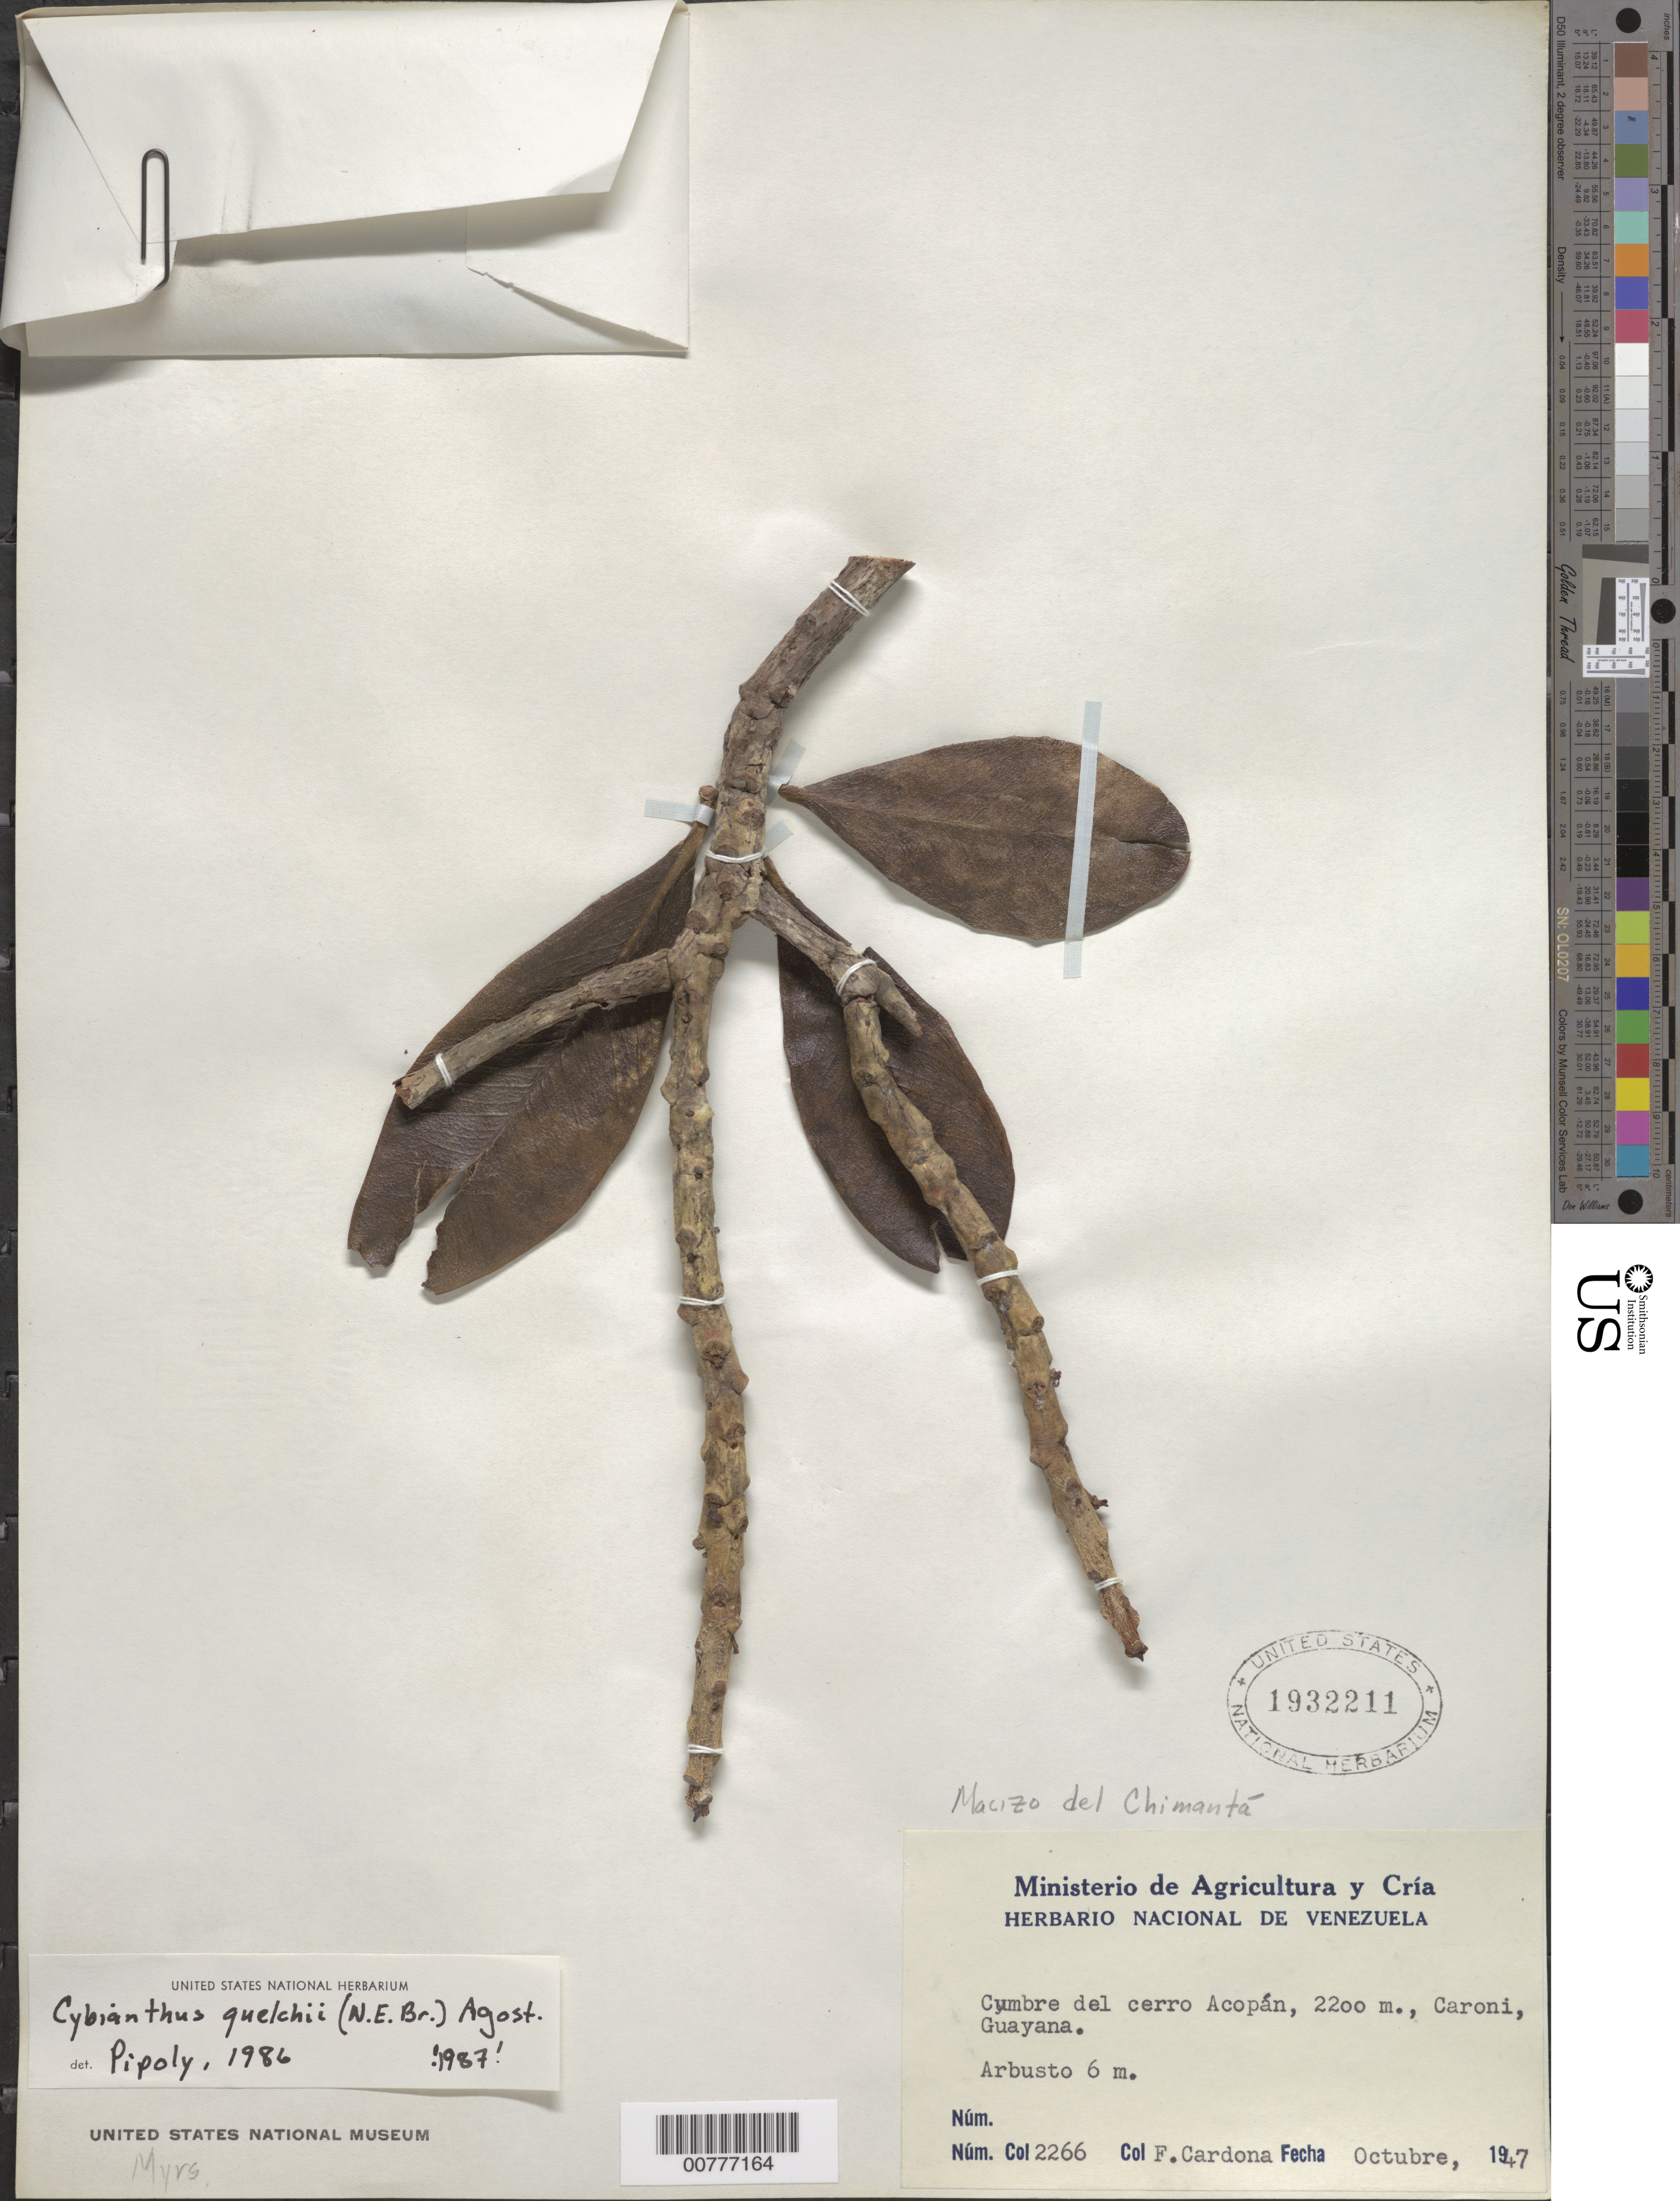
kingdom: Plantae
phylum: Tracheophyta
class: Magnoliopsida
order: Ericales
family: Primulaceae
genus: Cybianthus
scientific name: Cybianthus quelchii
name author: (N.E. Br.) G. Agostini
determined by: Pipoly, J. J., III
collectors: F. Cardona Puig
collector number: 2266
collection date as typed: Oct-47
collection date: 1947-10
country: Venezuela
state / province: Bolívar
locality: Cerro Acopán, Río Caroní, Guayana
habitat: Cumbre del cerro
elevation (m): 2200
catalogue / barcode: US 1932211